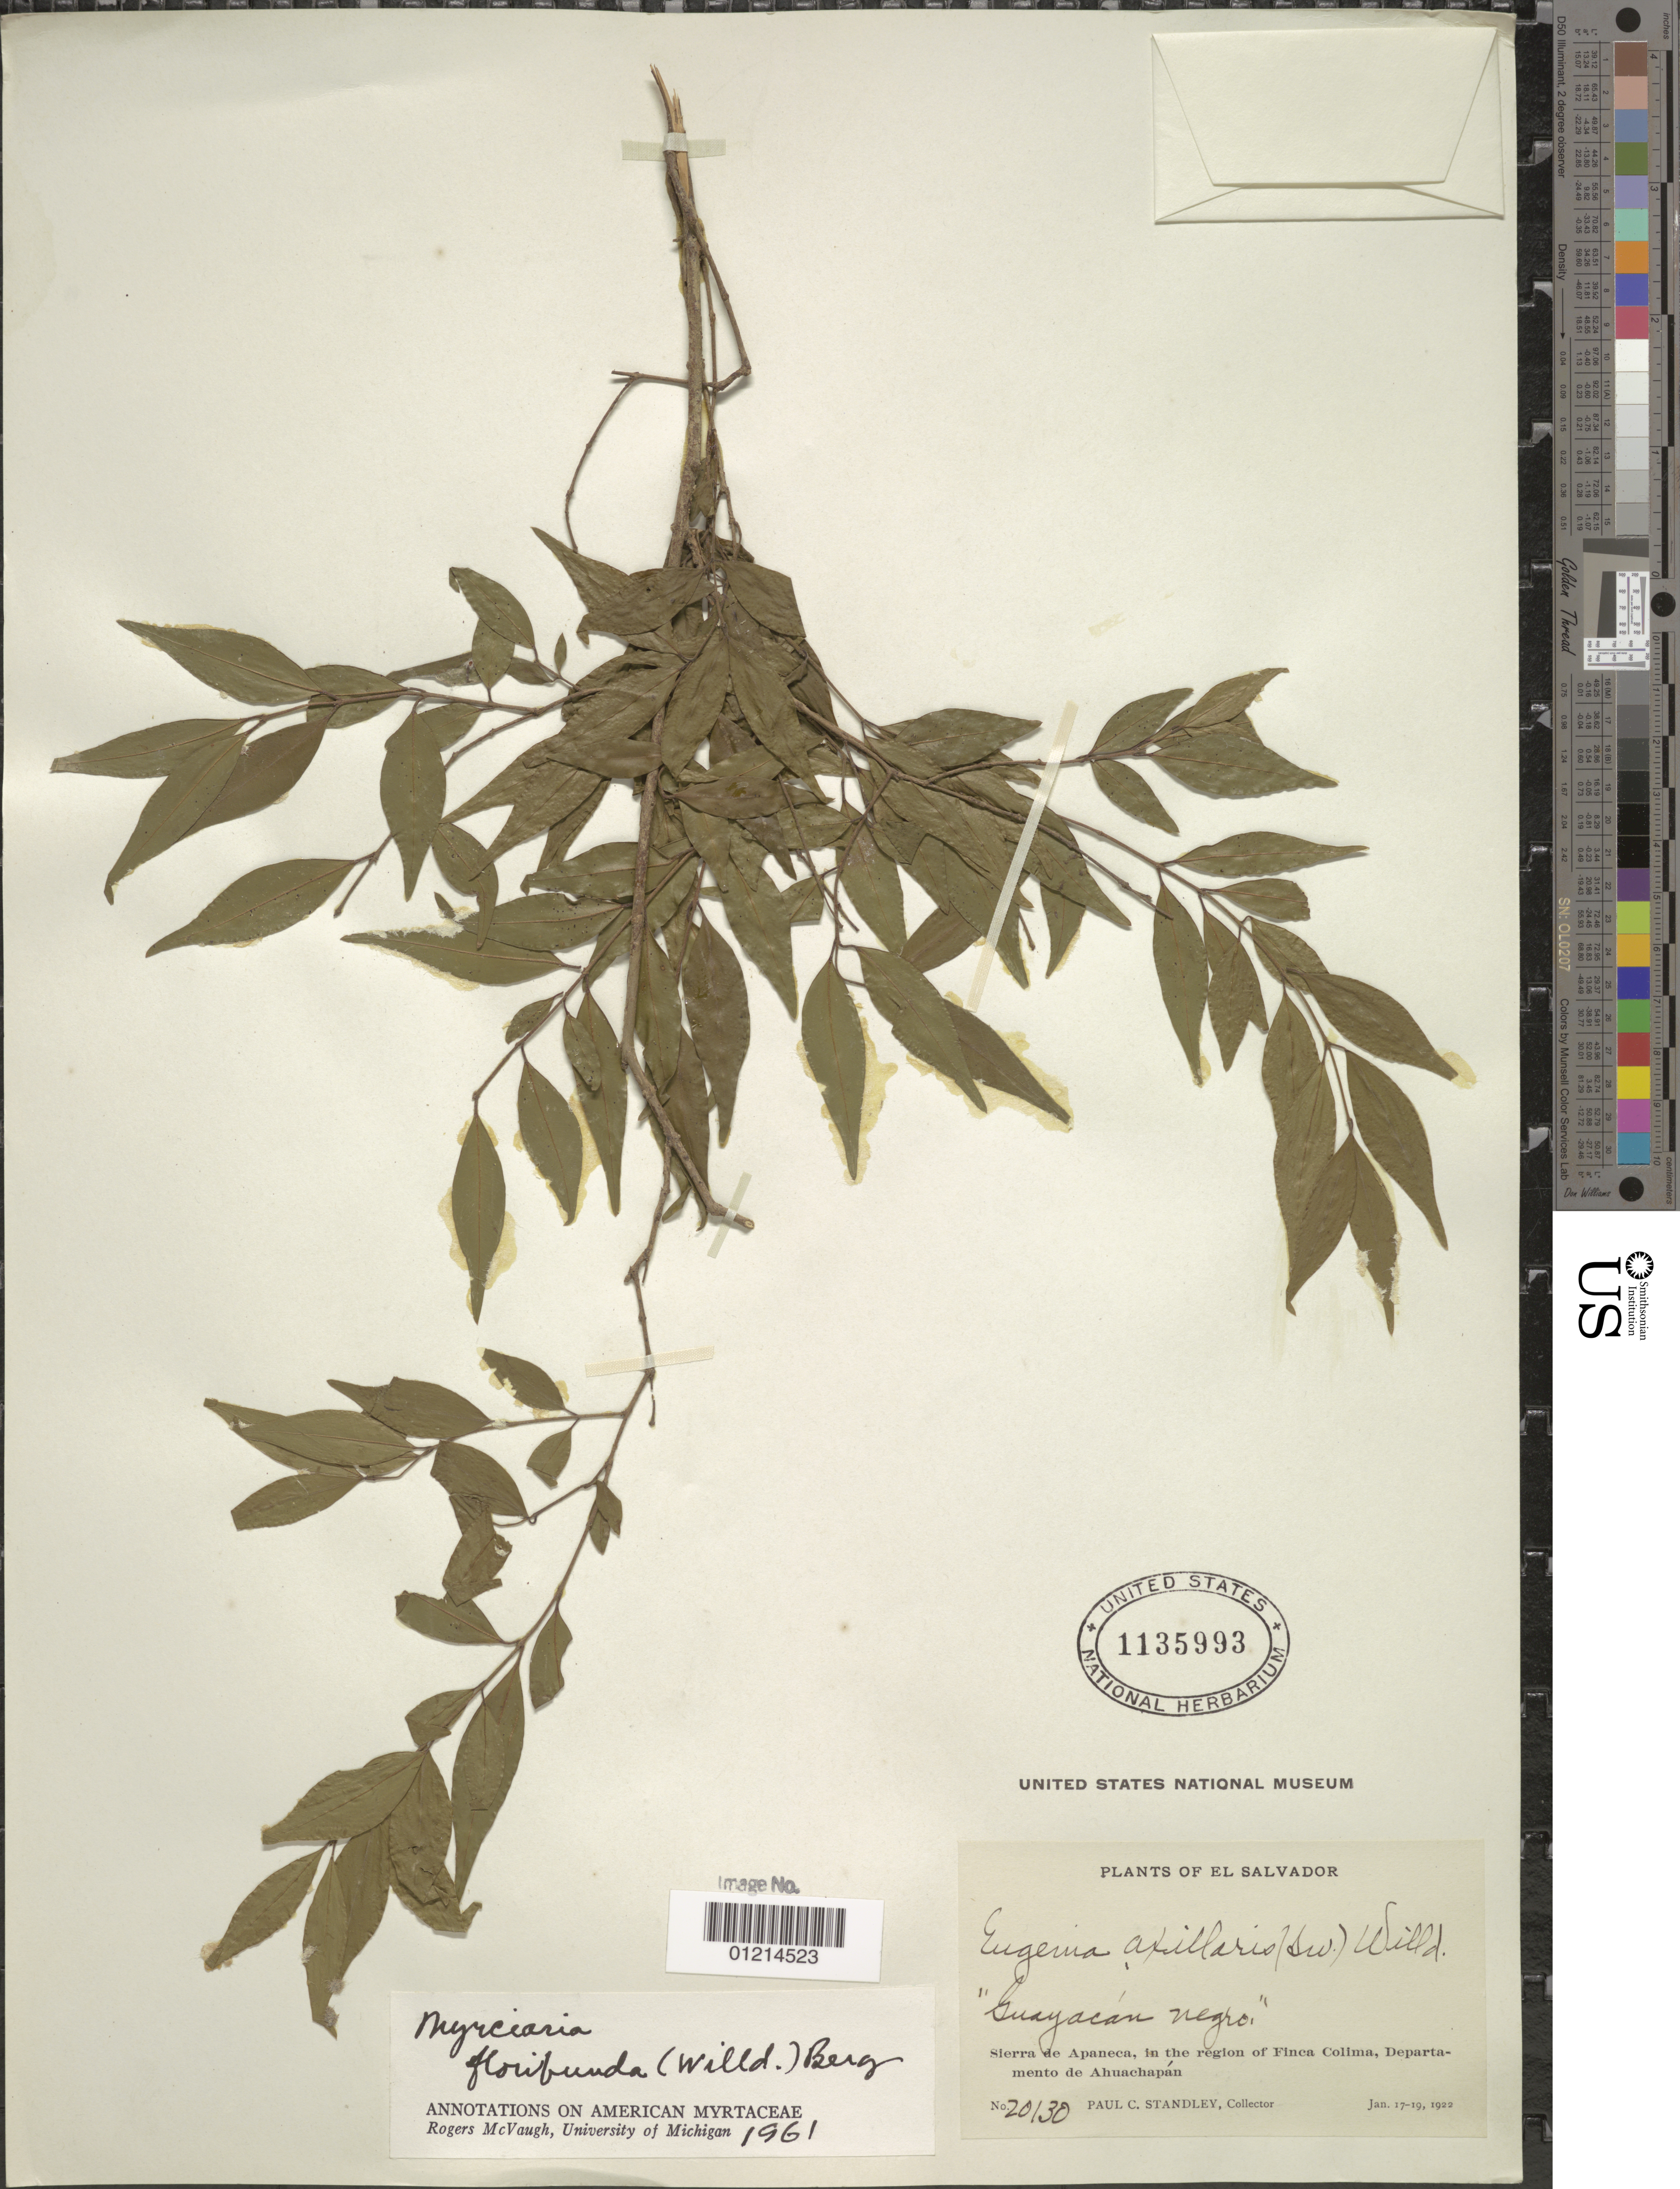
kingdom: Plantae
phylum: Tracheophyta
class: Magnoliopsida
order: Myrtales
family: Myrtaceae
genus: Myrciaria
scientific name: Myrciaria floribunda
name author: (H. West ex Willd.) O. Berg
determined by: McVaugh, R.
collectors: P. C. Standley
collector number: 20130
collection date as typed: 17 Jan 1922 to 19 Jan 1922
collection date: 1922-01-17/1922-01-19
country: El Salvador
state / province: Ahuachapán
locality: Sierra de Apaneca, region of Finca Colima.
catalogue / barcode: US 1135993